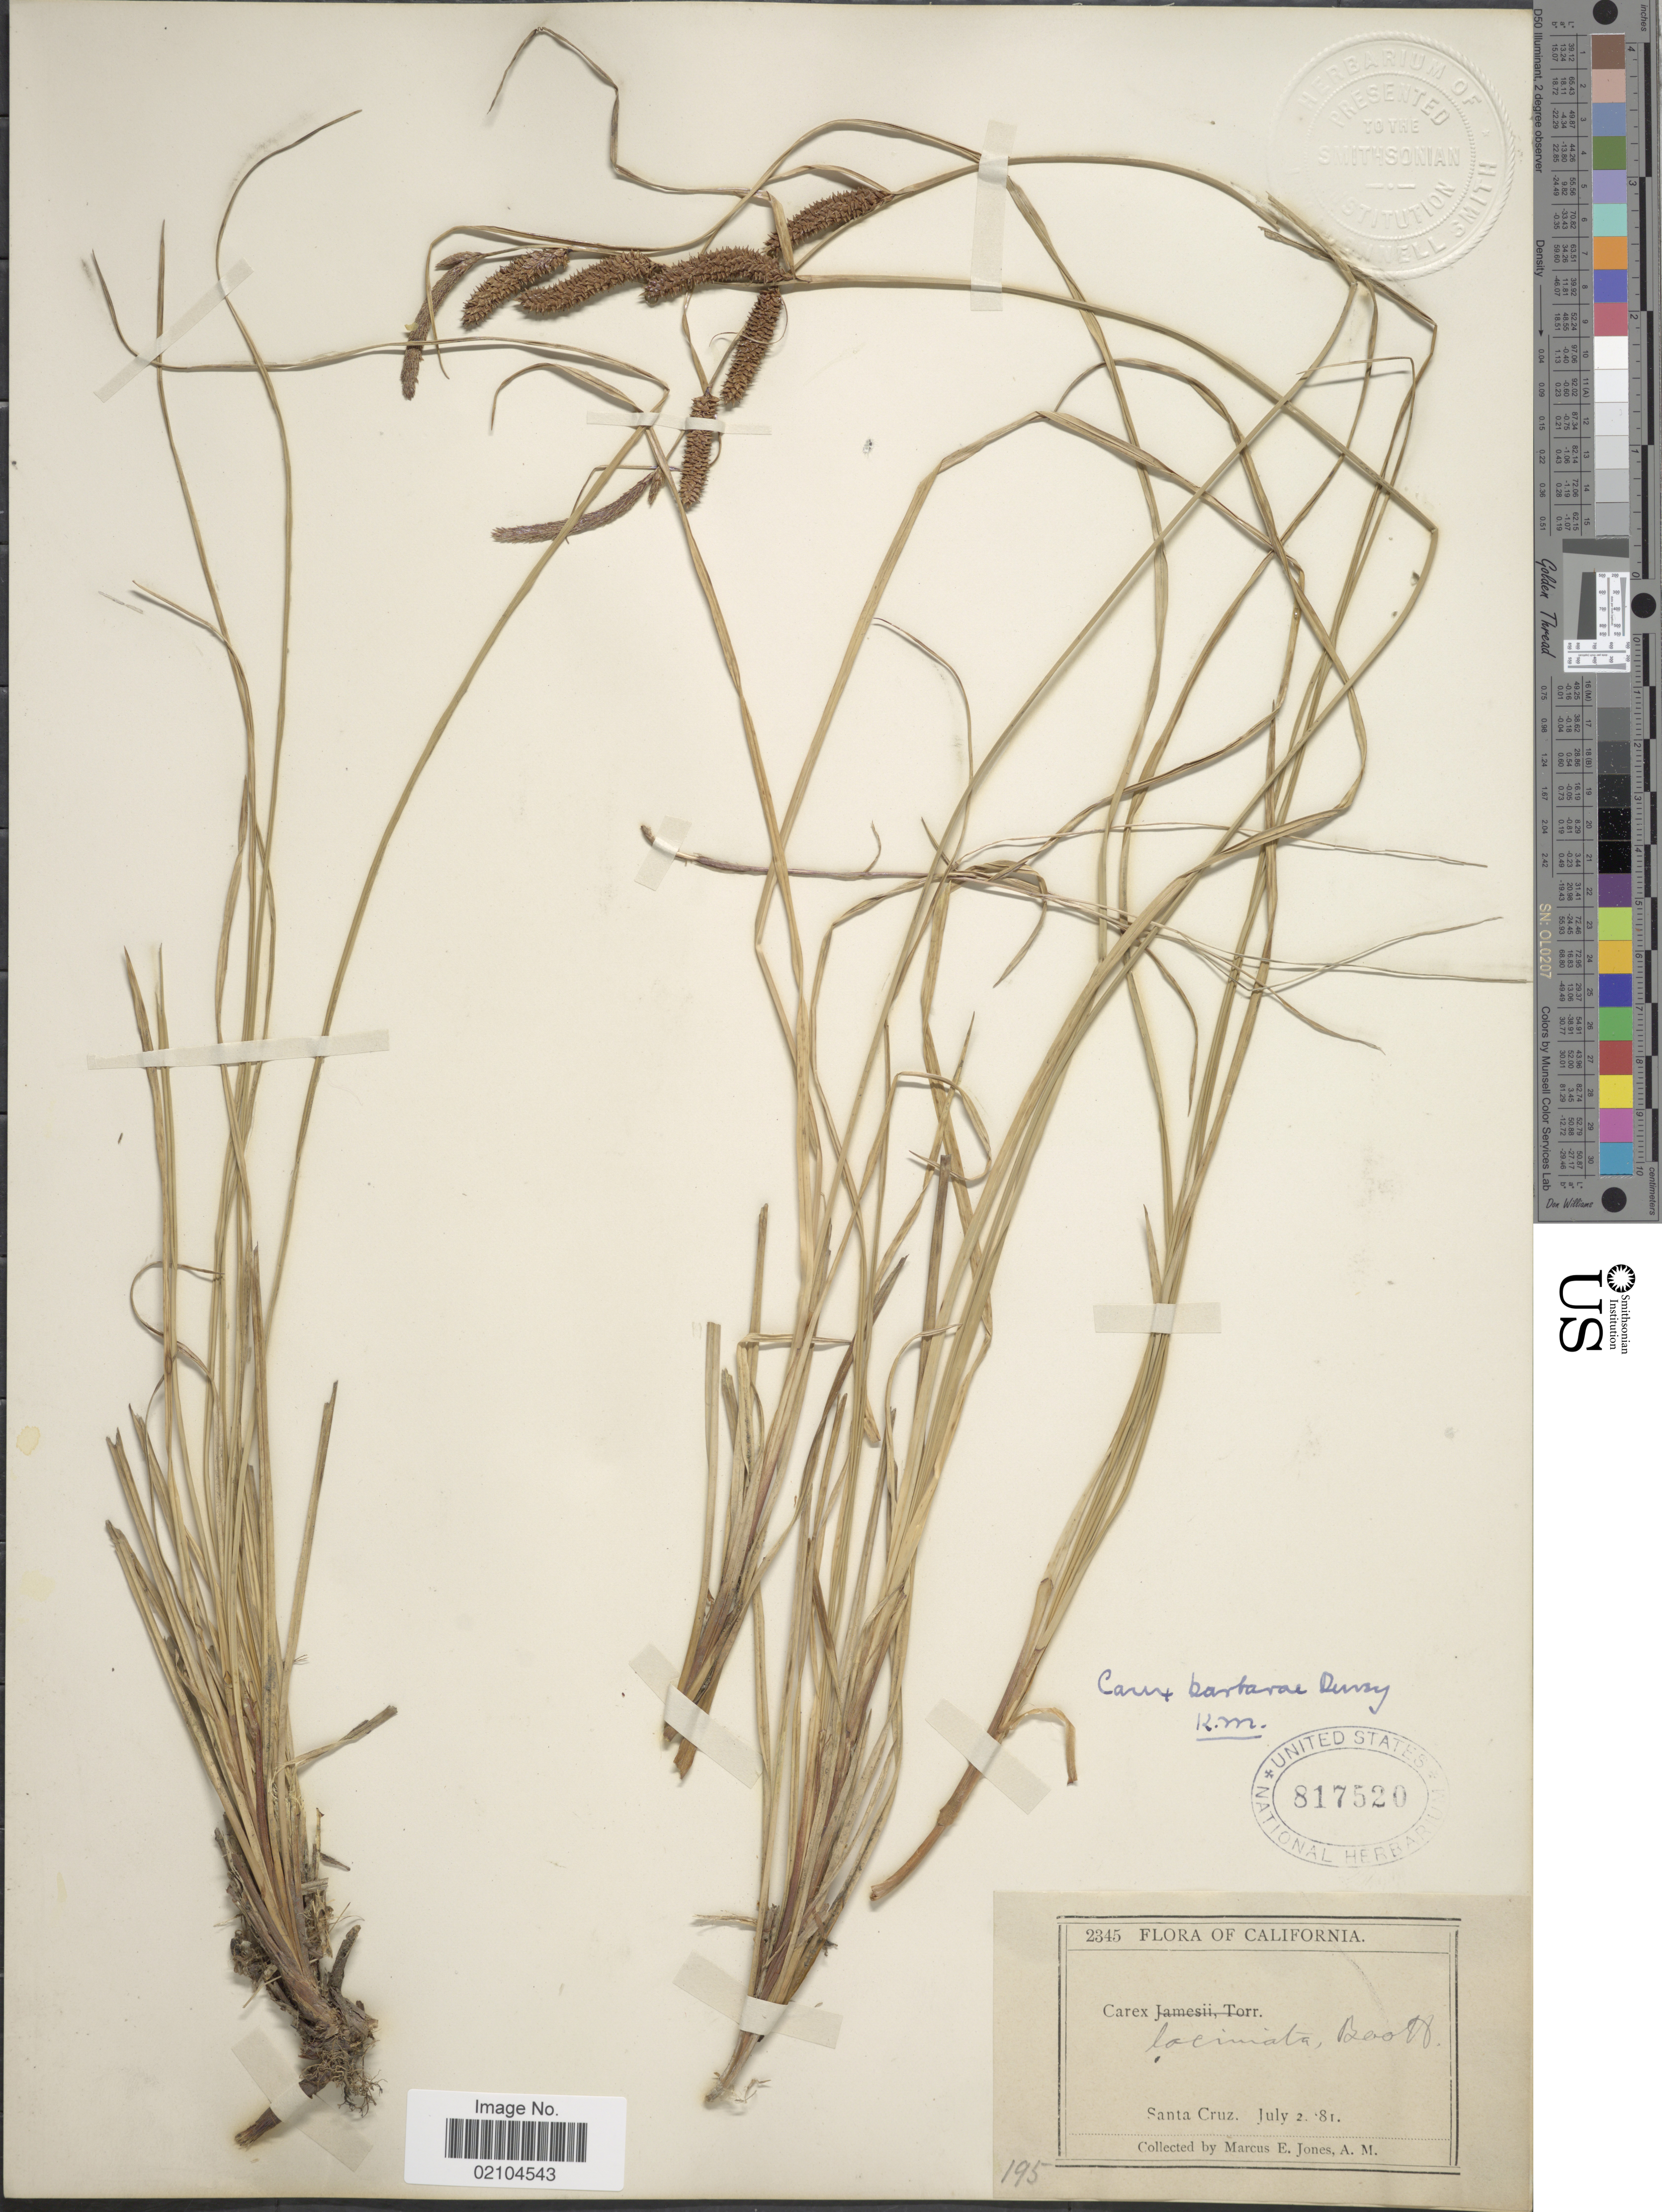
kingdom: Plantae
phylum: Tracheophyta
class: Liliopsida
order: Poales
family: Cyperaceae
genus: Carex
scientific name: Carex barbarae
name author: Dewey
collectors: M. E. Jones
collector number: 2345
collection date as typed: Transcribed d/m/y: 2/7/81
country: United States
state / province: California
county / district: Santa Cruz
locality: Santa Cruz.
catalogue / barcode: US 817520